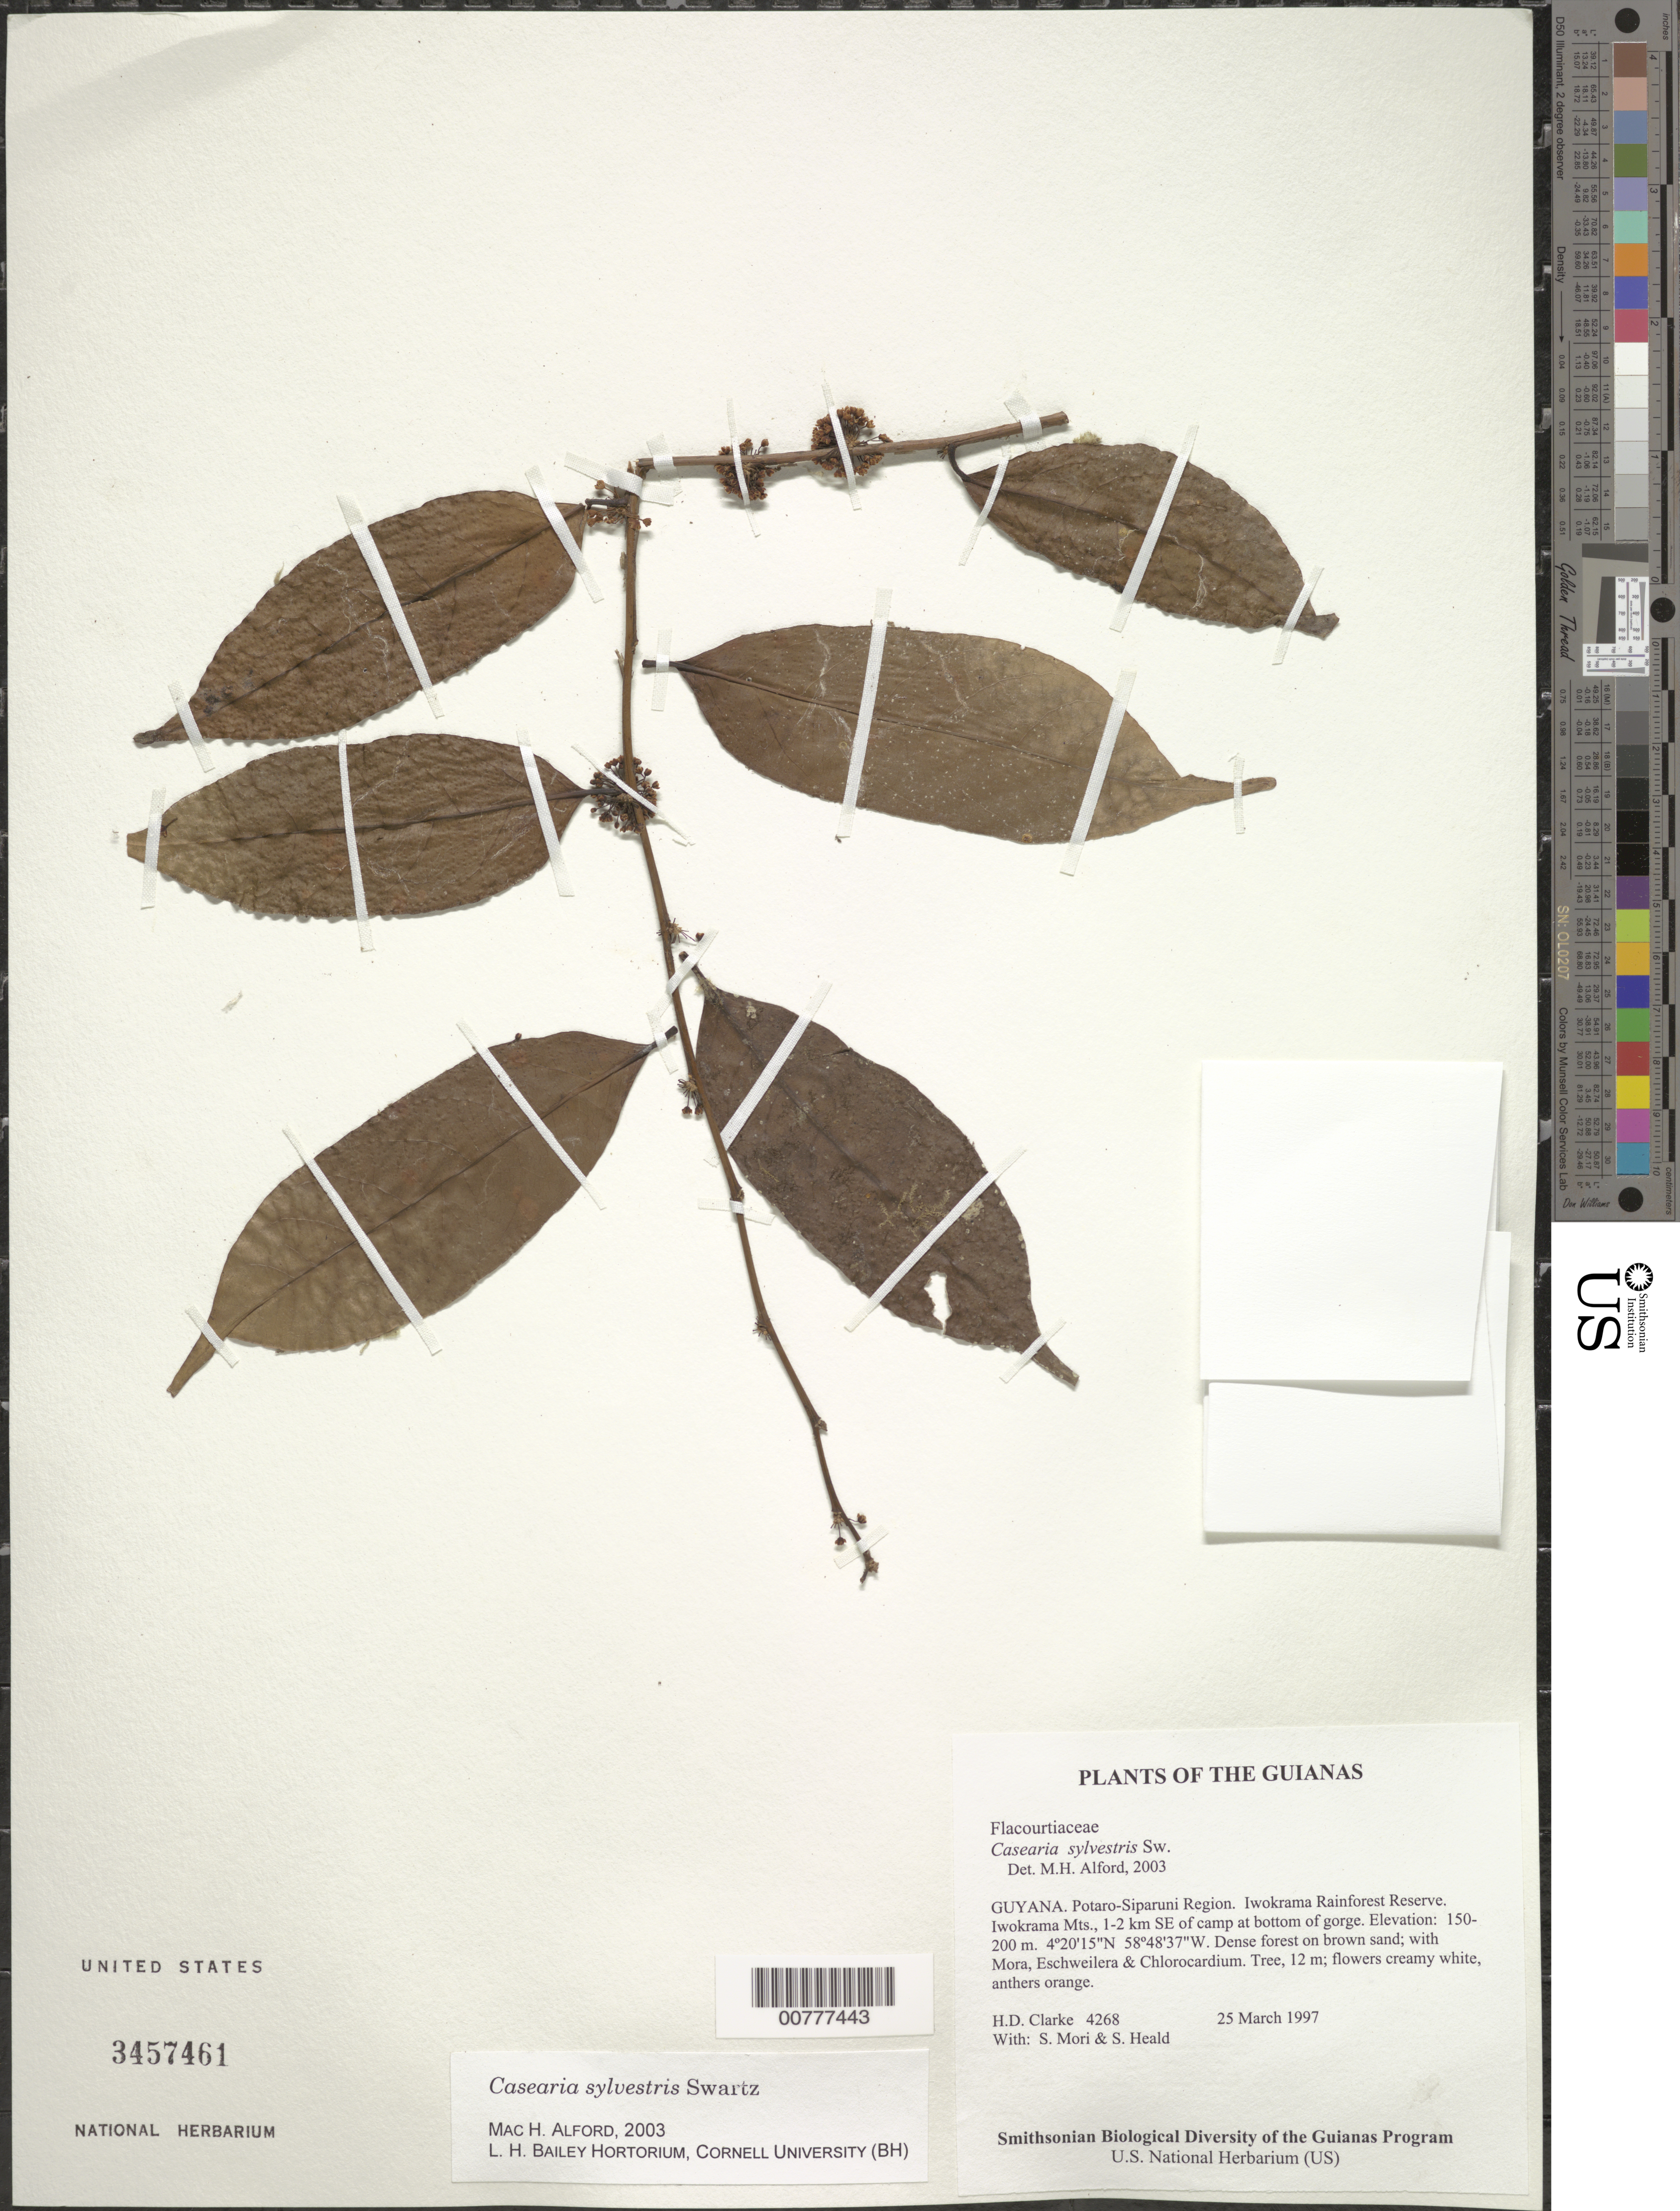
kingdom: Plantae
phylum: Tracheophyta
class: Magnoliopsida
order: Malpighiales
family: Salicaceae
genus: Casearia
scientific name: Casearia sylvestris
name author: Sw.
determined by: Liesner, R. L.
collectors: H. D. Clarke, S. Mori & S. Heald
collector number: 4268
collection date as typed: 25 March 1997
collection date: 1997-03-25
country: Guyana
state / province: Potaro-Siparuni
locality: Iwokrama Rainforest Reserve. Iwokrama Mts., 1-2 km SE of camp at bottom of gorge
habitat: Dense forest on brown sand; with Mora, Eschweilera & Chlorocardium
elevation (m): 150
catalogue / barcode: US 3457461